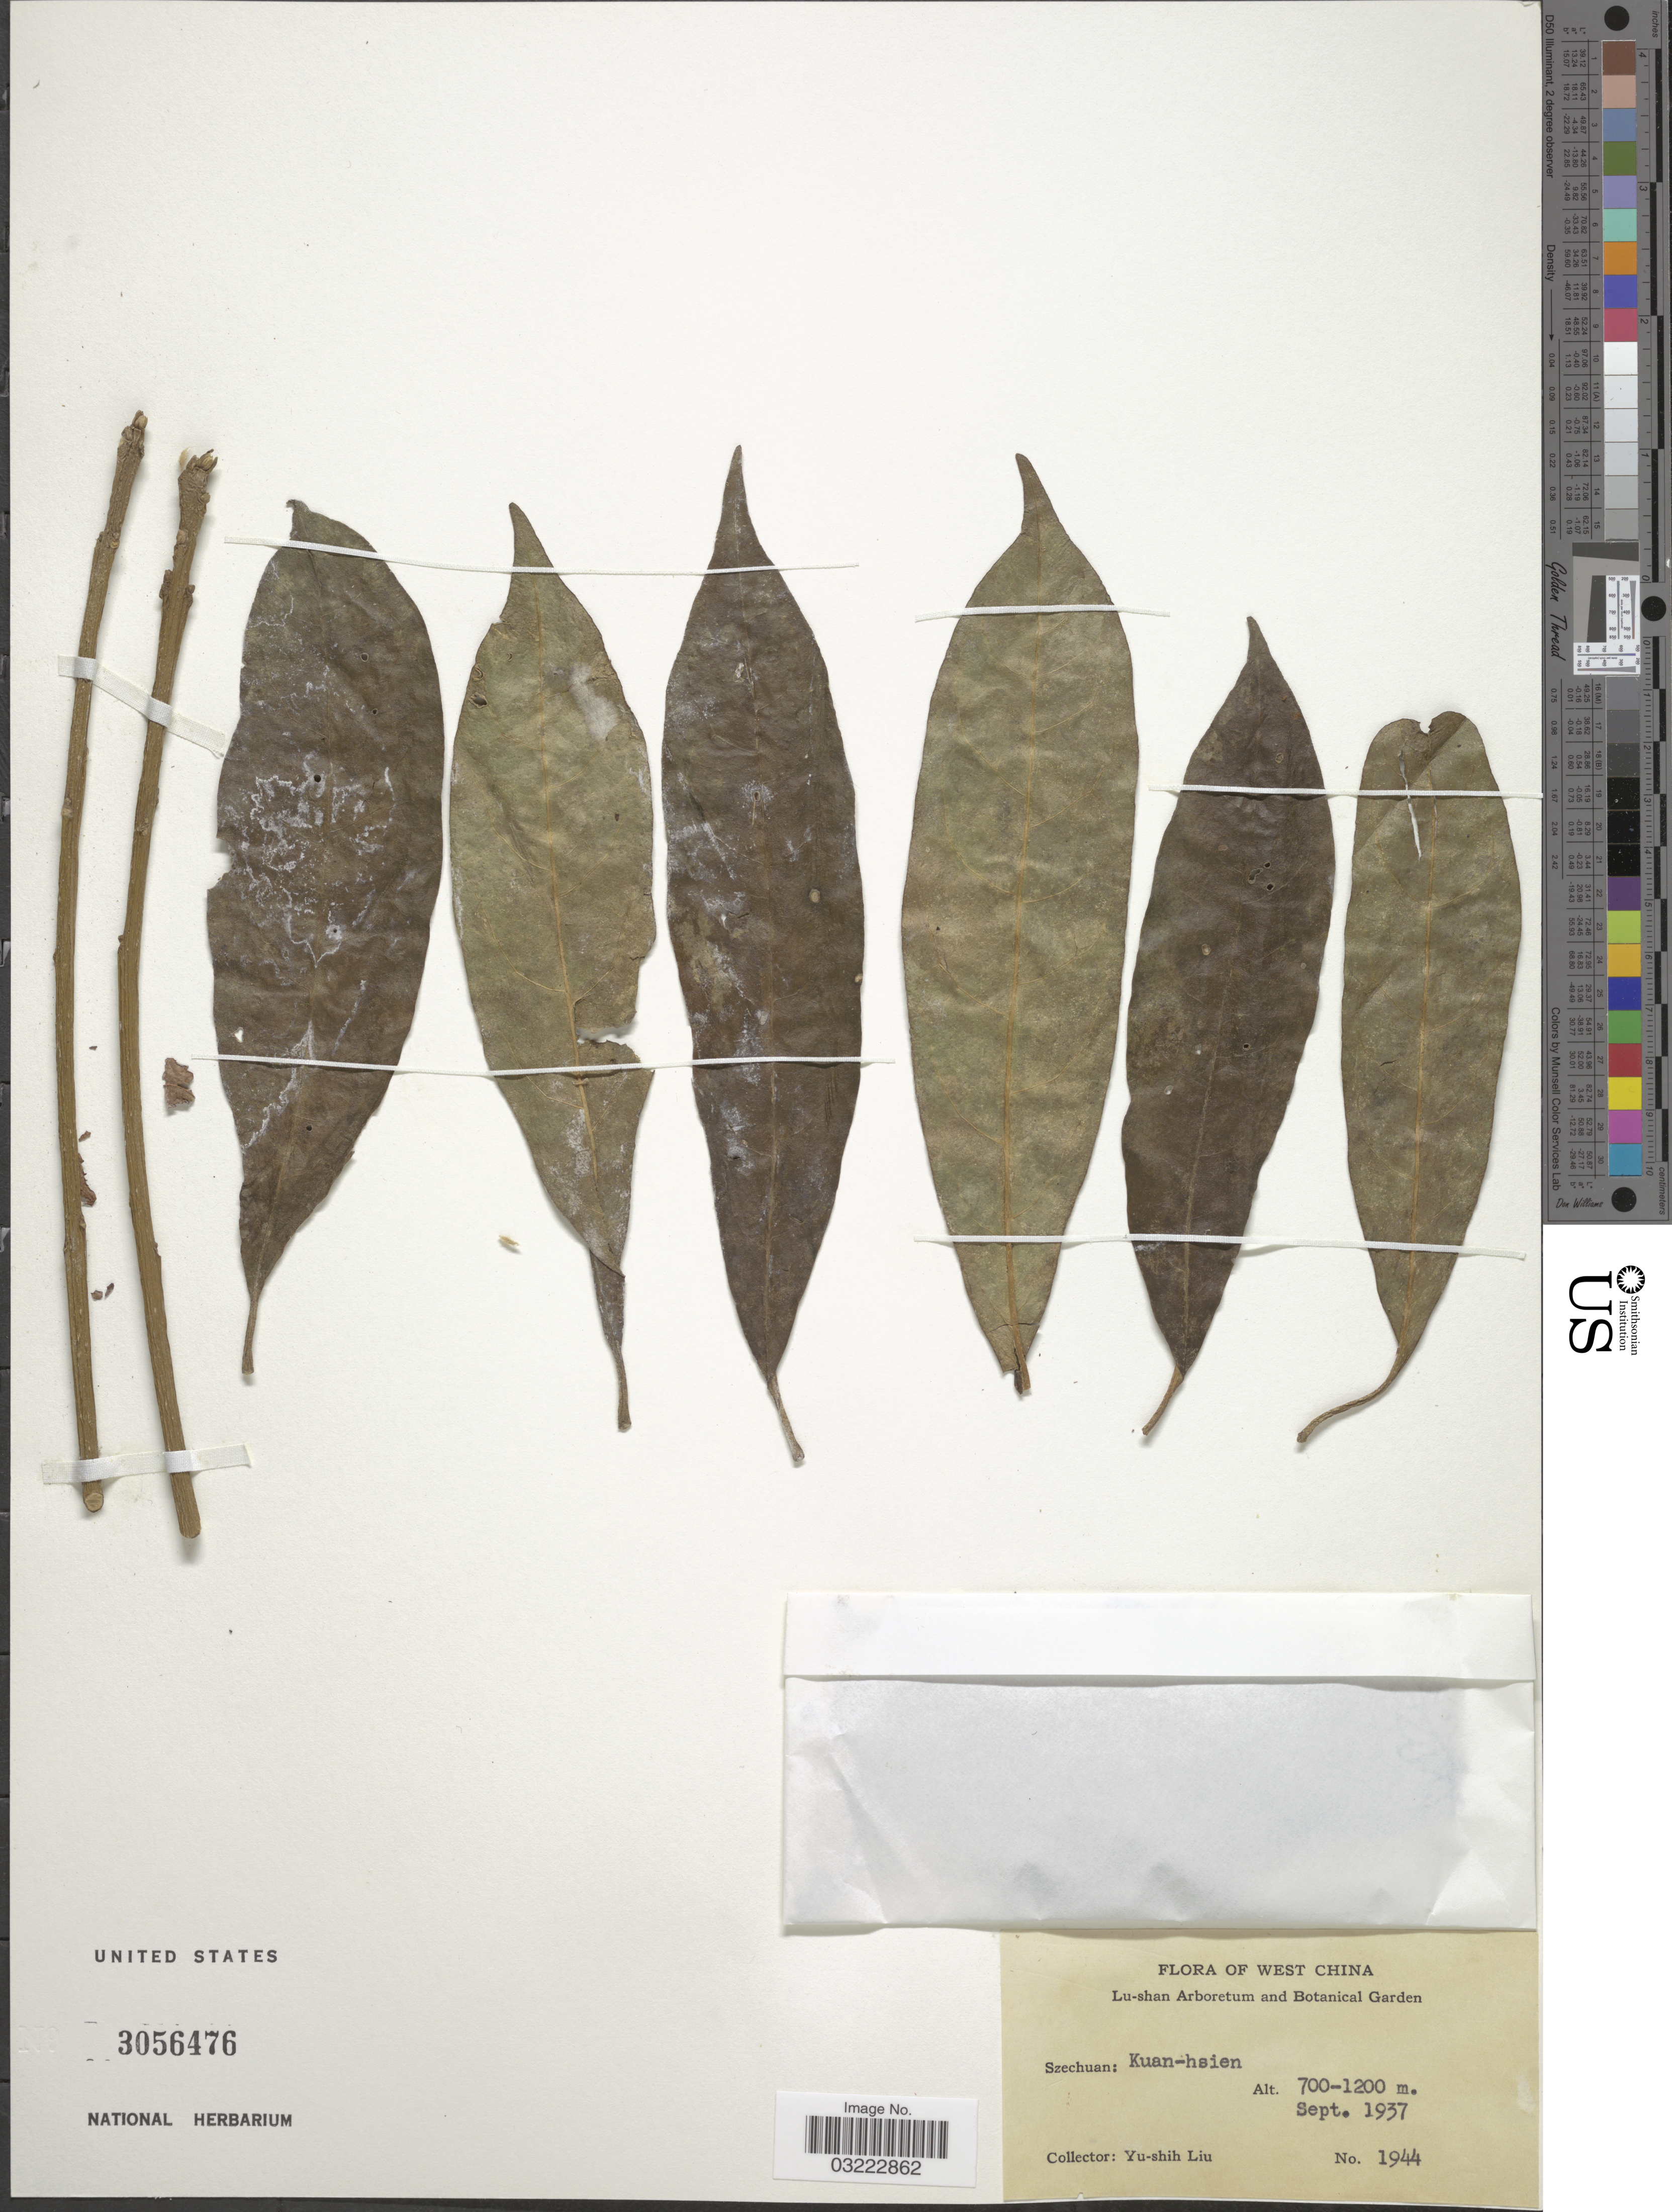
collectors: Y.-S. Liu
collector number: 1944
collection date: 1937-09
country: China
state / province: Sichuan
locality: West China, Szechuan: Kuan-hsien.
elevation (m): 700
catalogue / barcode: US 3056476